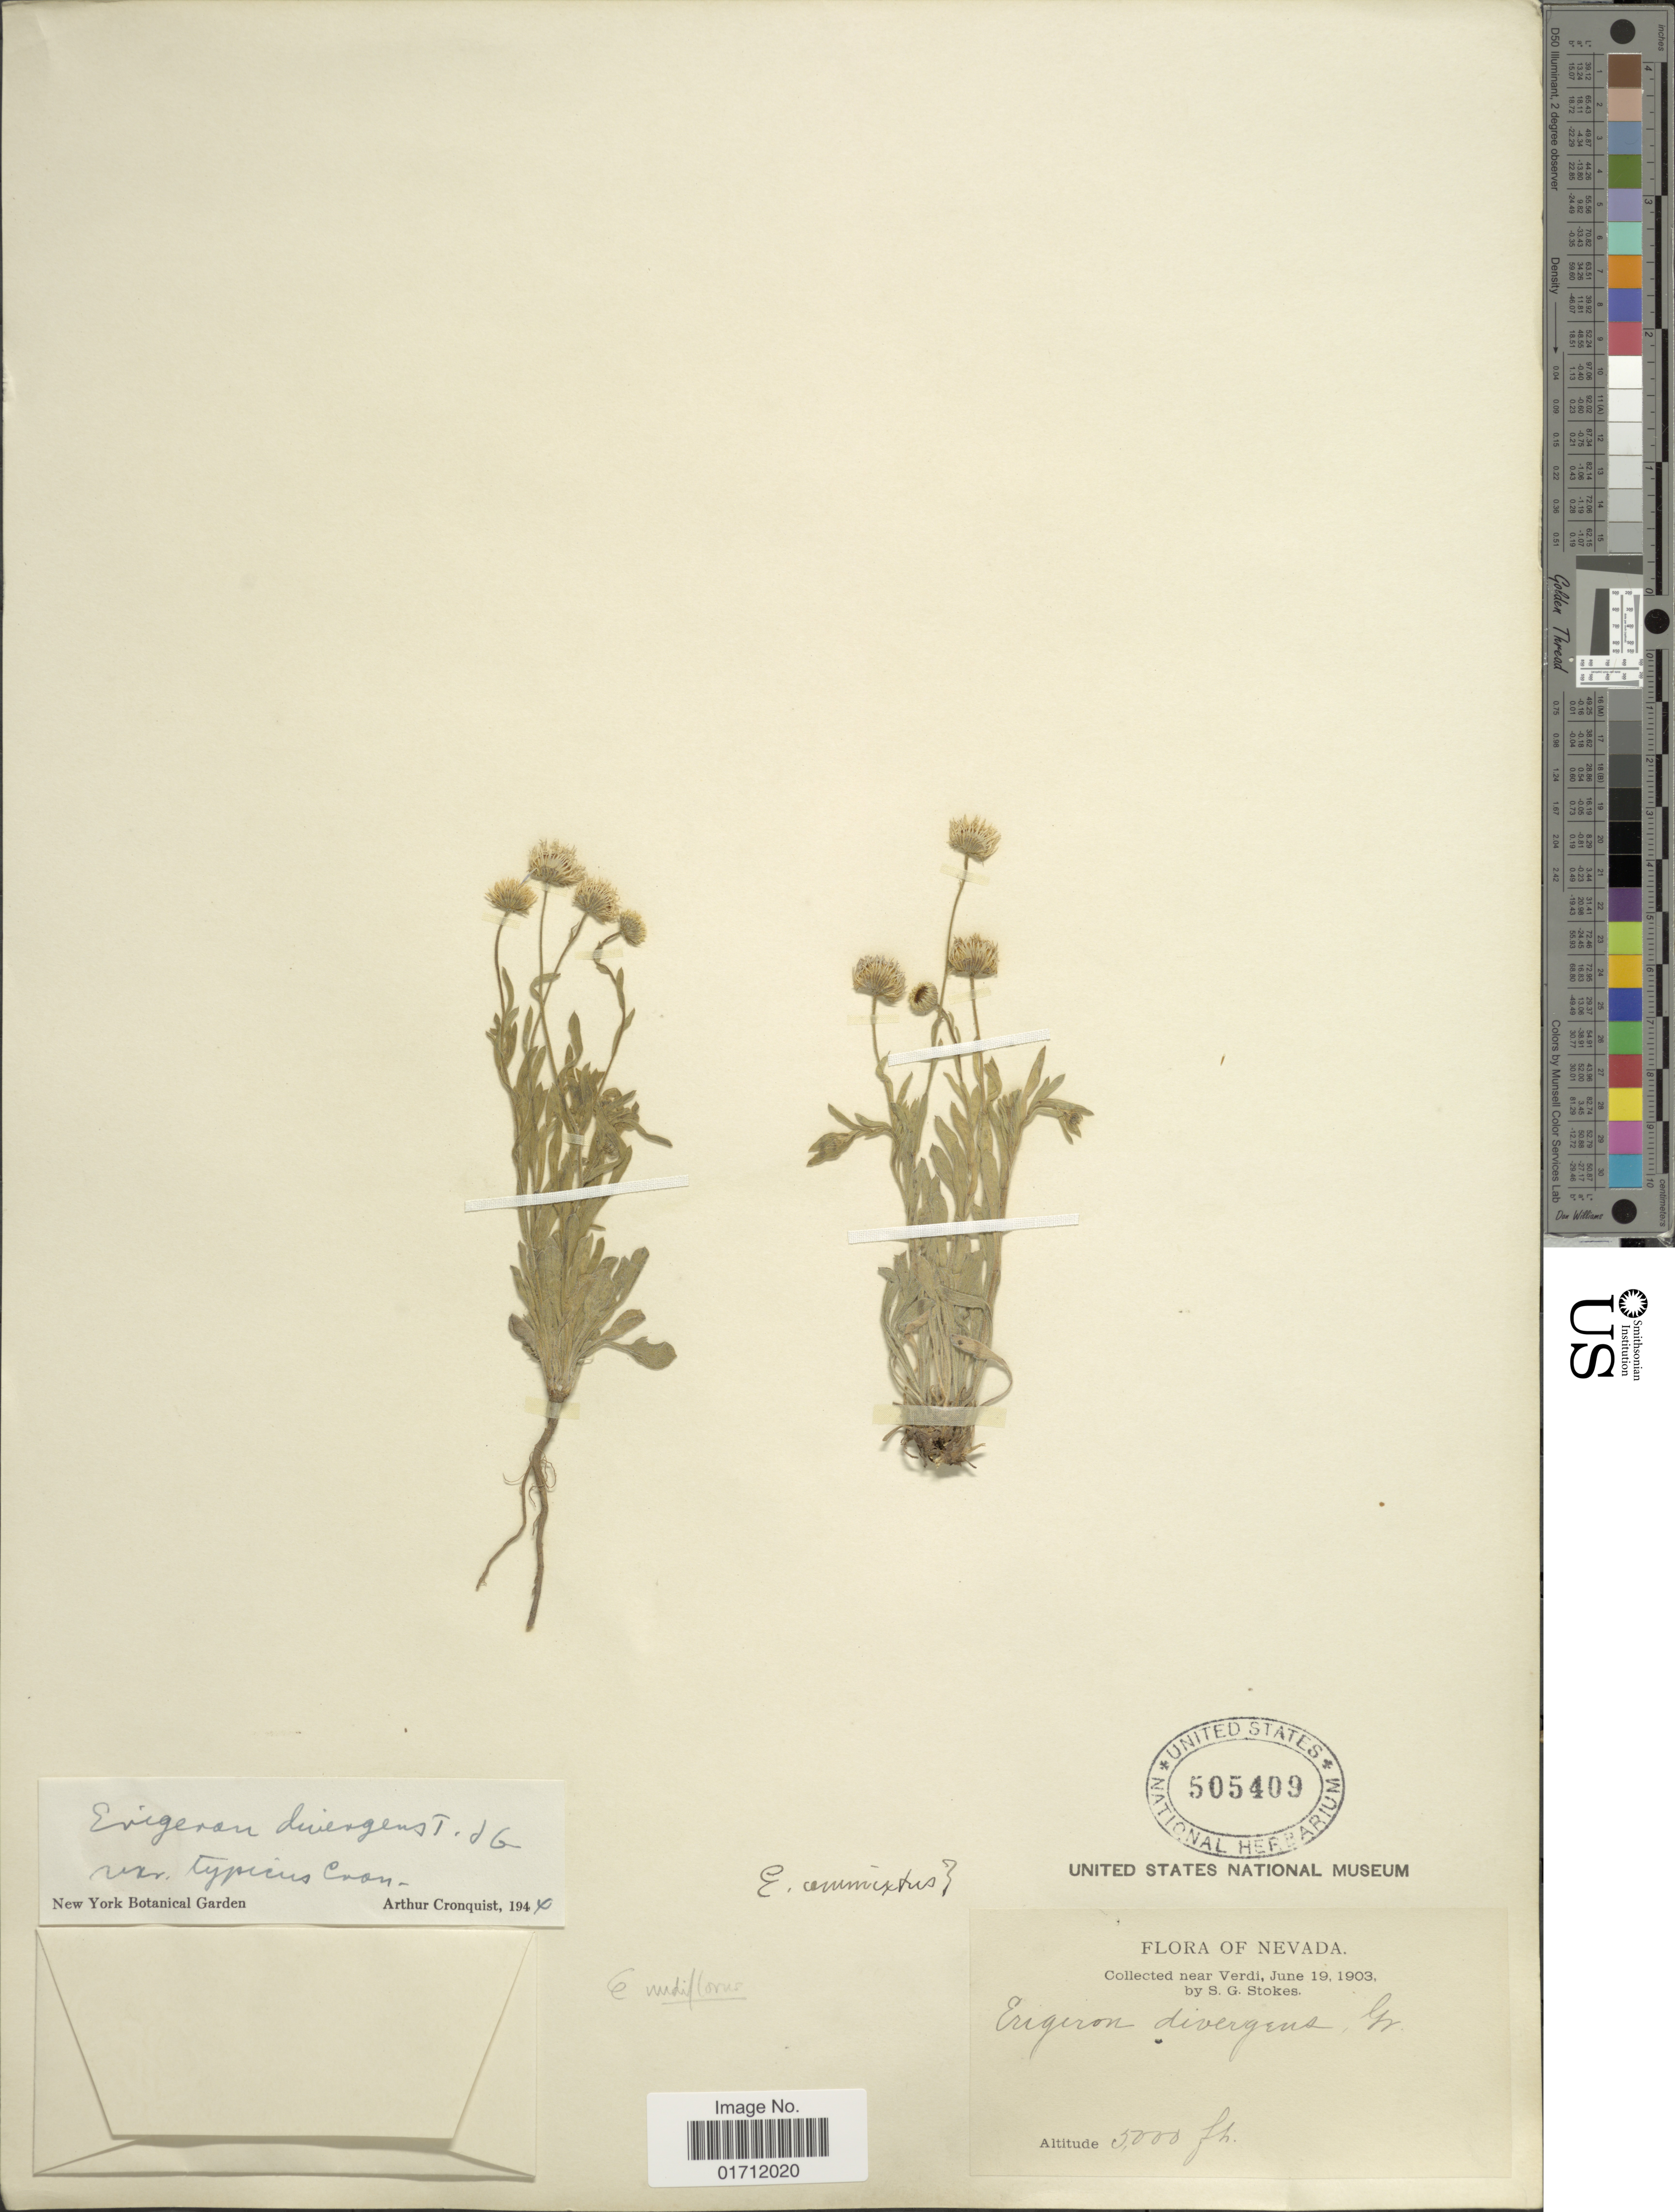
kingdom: Plantae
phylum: Tracheophyta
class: Magnoliopsida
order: Asterales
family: Asteraceae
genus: Erigeron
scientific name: Erigeron divergens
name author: Torr. & A. Gray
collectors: S. G. Stokes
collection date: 1903-06-19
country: United States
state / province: Nevada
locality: Near Verdi.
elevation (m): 1524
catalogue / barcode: US 505409